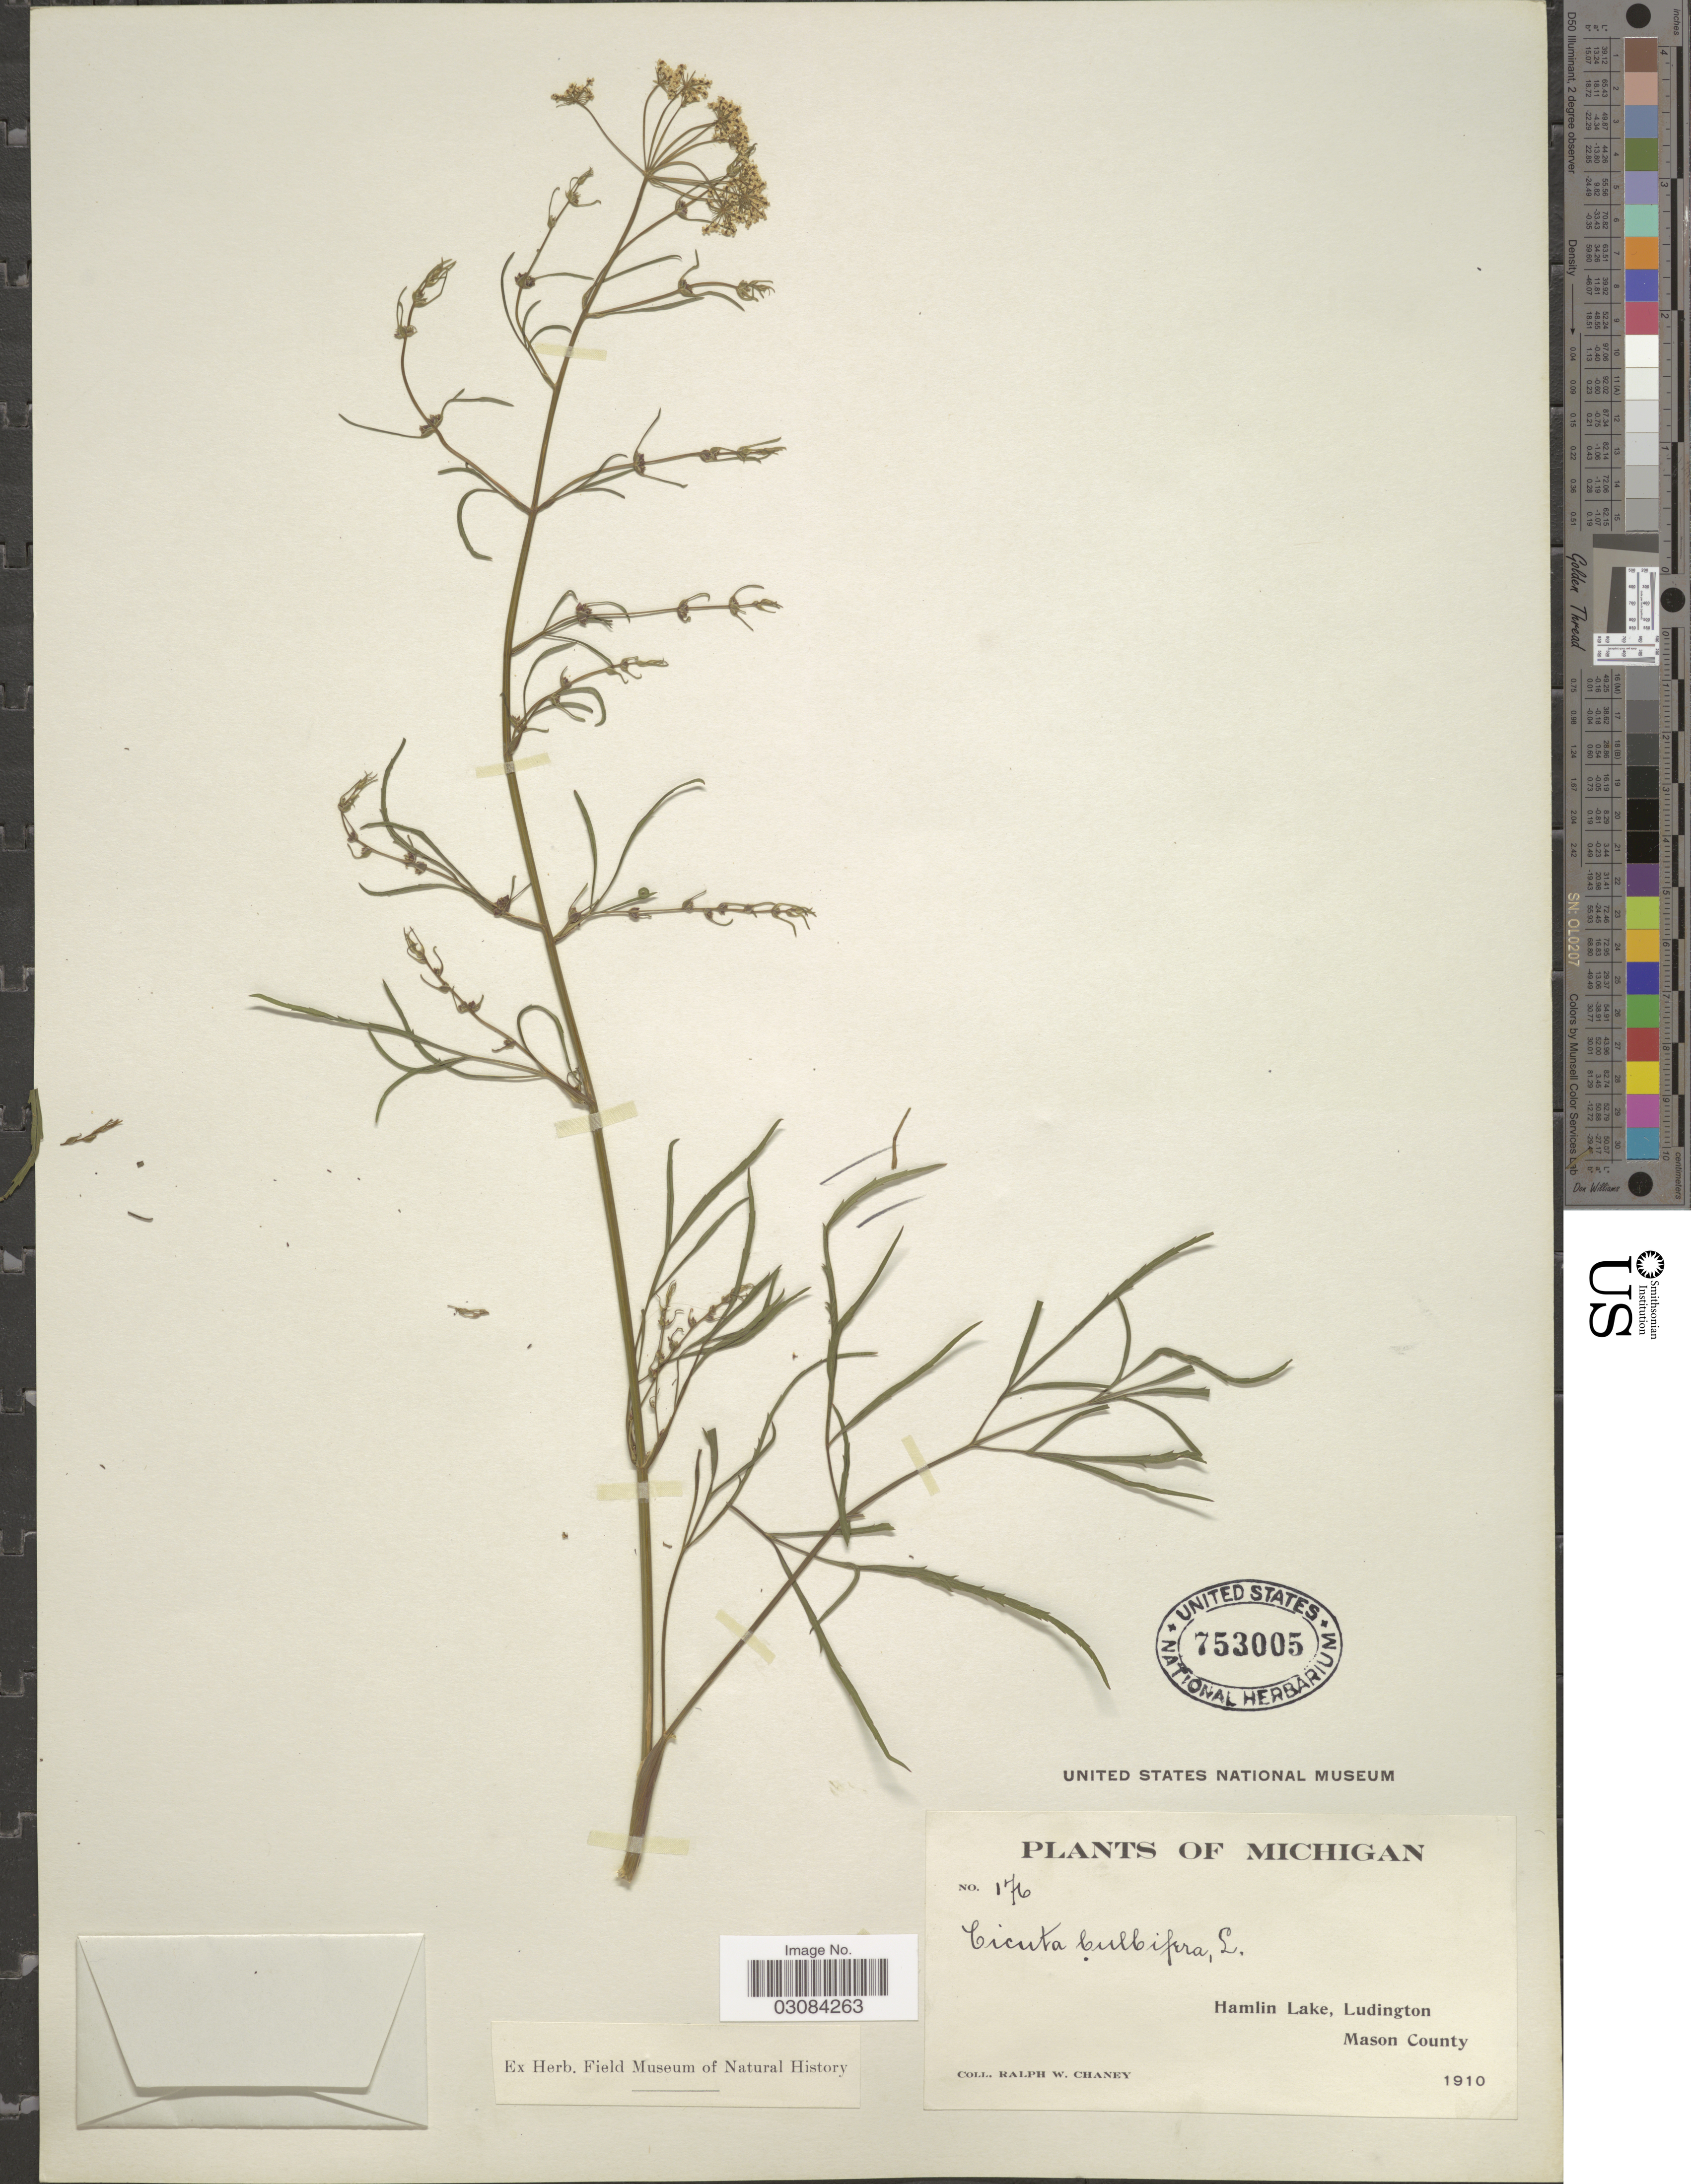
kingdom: Plantae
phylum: Tracheophyta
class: Magnoliopsida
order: Apiales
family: Apiaceae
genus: Cicuta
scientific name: Cicuta bulbifera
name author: L.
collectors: R. Chaney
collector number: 176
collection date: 1910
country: United States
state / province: Michigan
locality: Hamlin Lake, Ludington. Mason County.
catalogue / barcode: US 753005